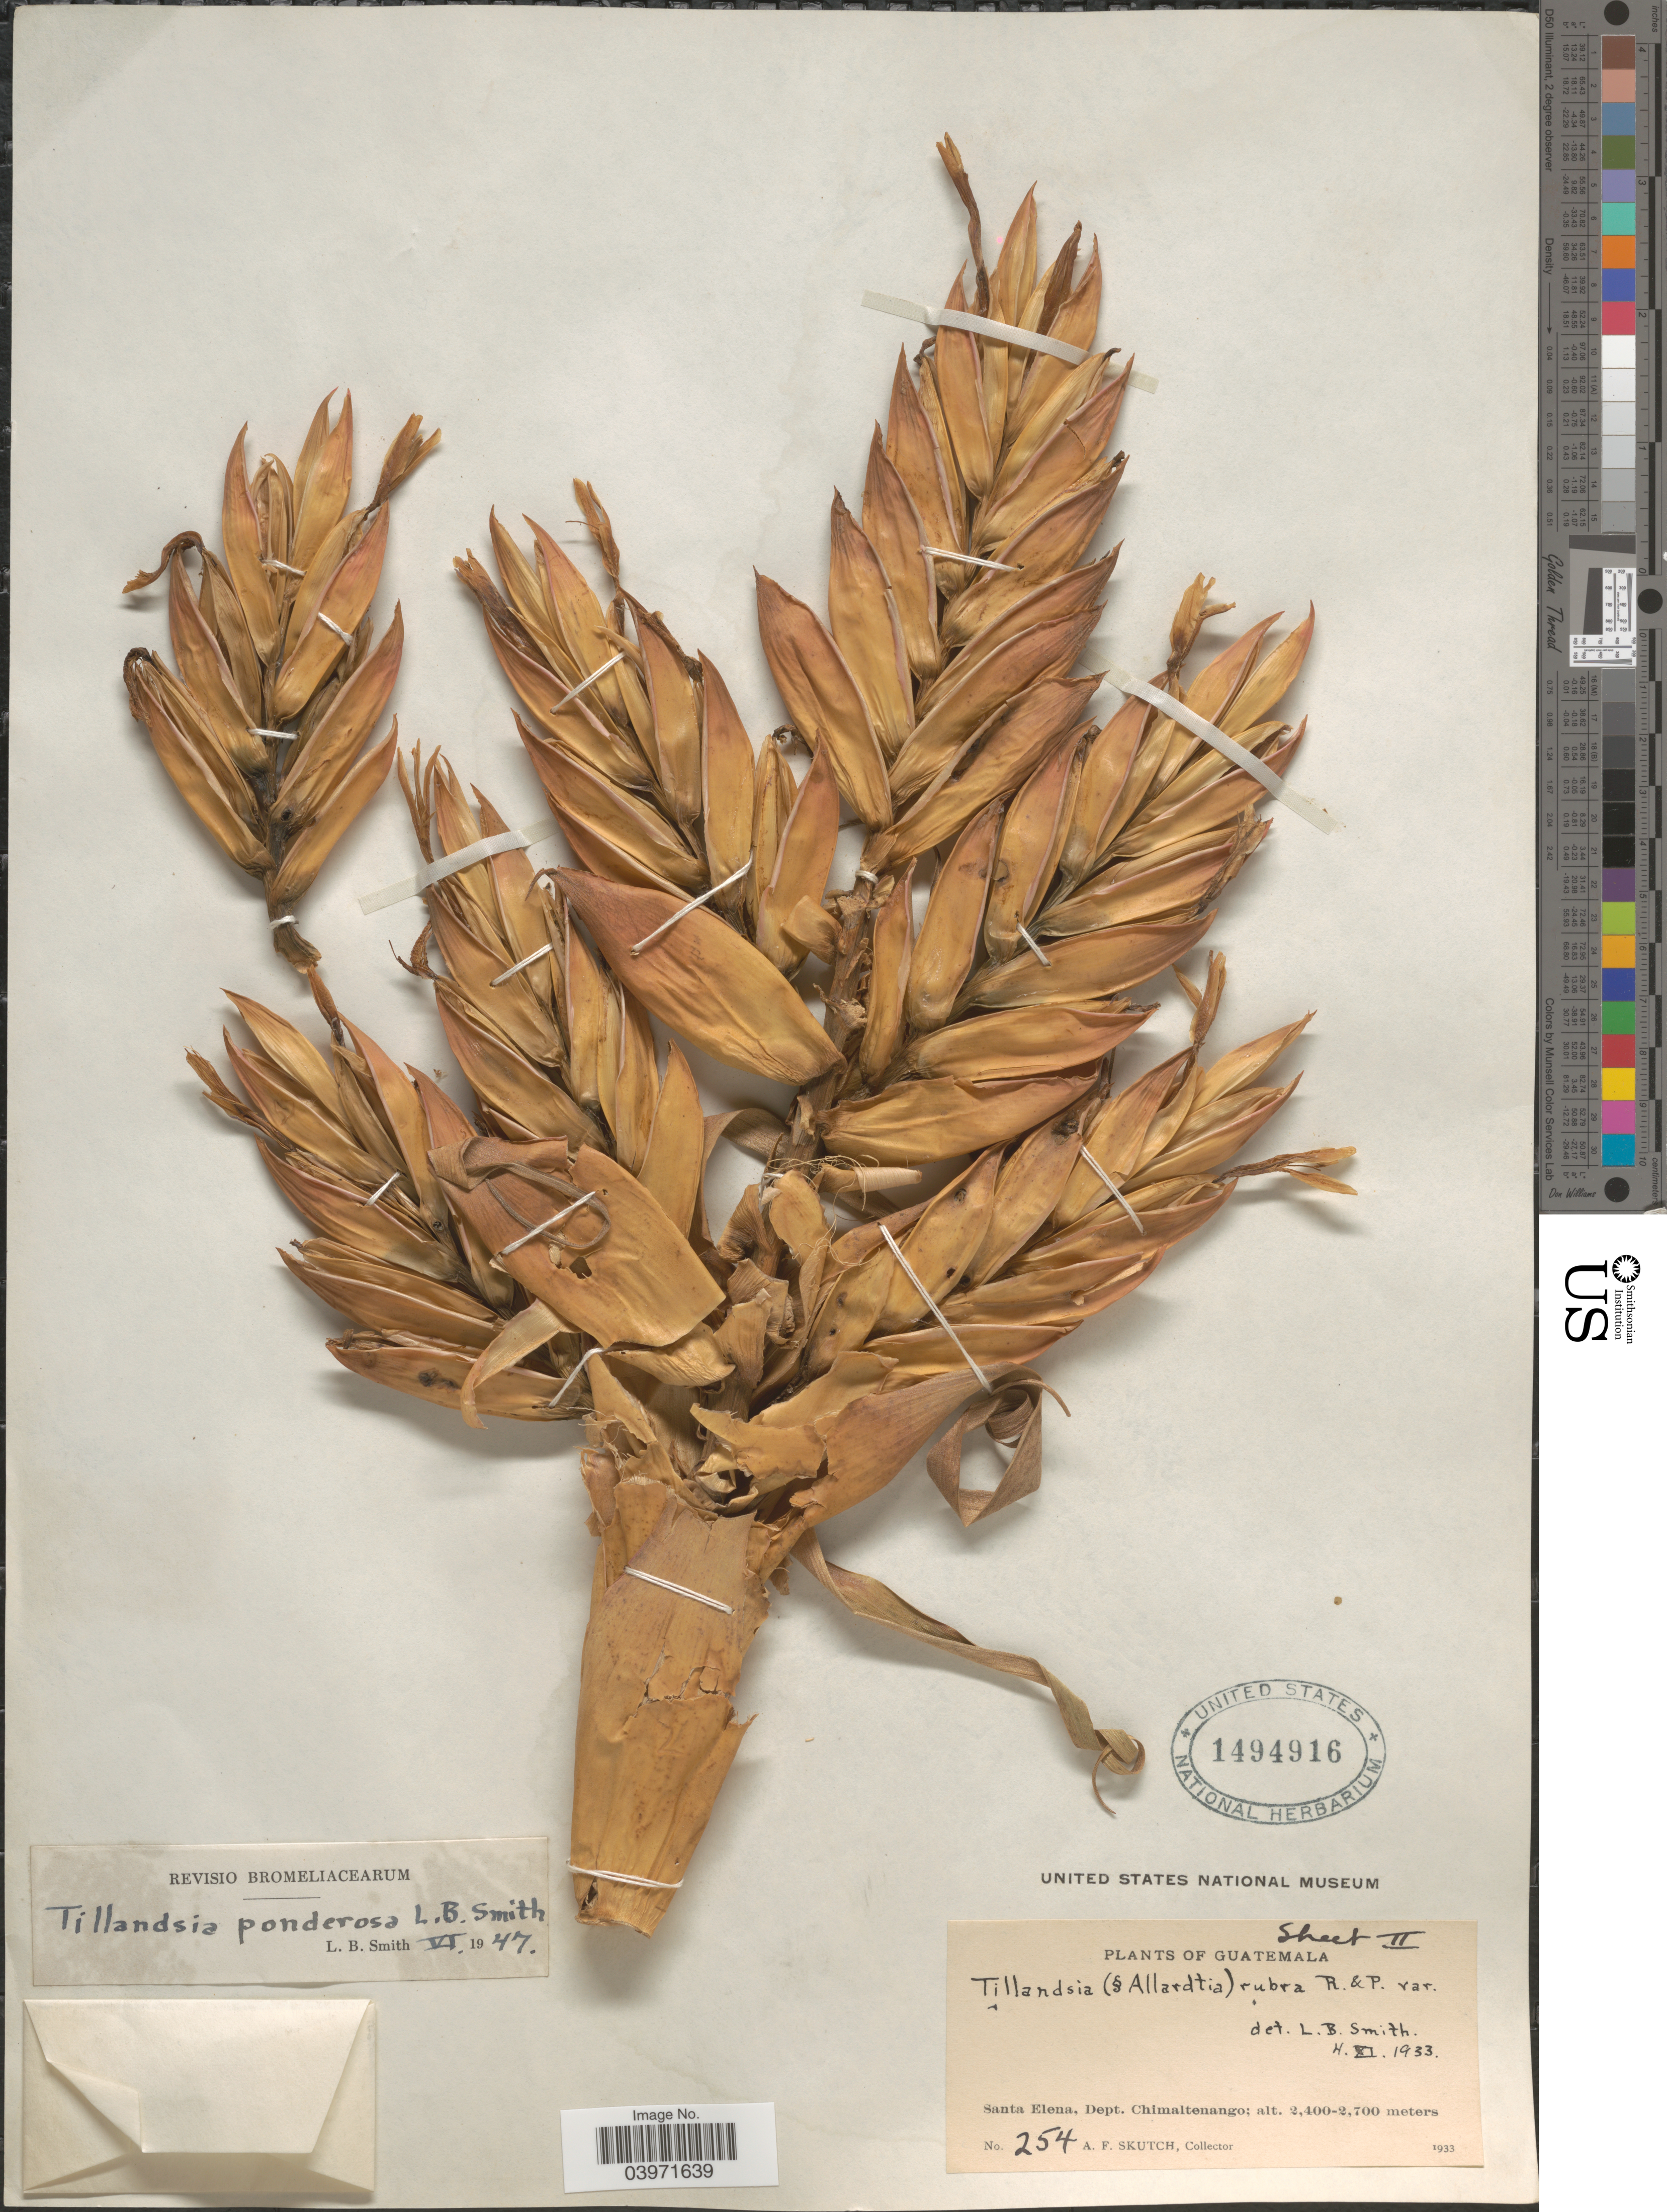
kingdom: Plantae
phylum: Tracheophyta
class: Liliopsida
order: Poales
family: Bromeliaceae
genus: Tillandsia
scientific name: Tillandsia ponderosa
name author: L.B. Sm.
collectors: A. F. Skutch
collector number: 254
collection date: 1933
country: Guatemala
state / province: Chimaltenango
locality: Santa Elena, Dept. Chimaltenango.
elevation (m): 2400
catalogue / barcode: US 1494916